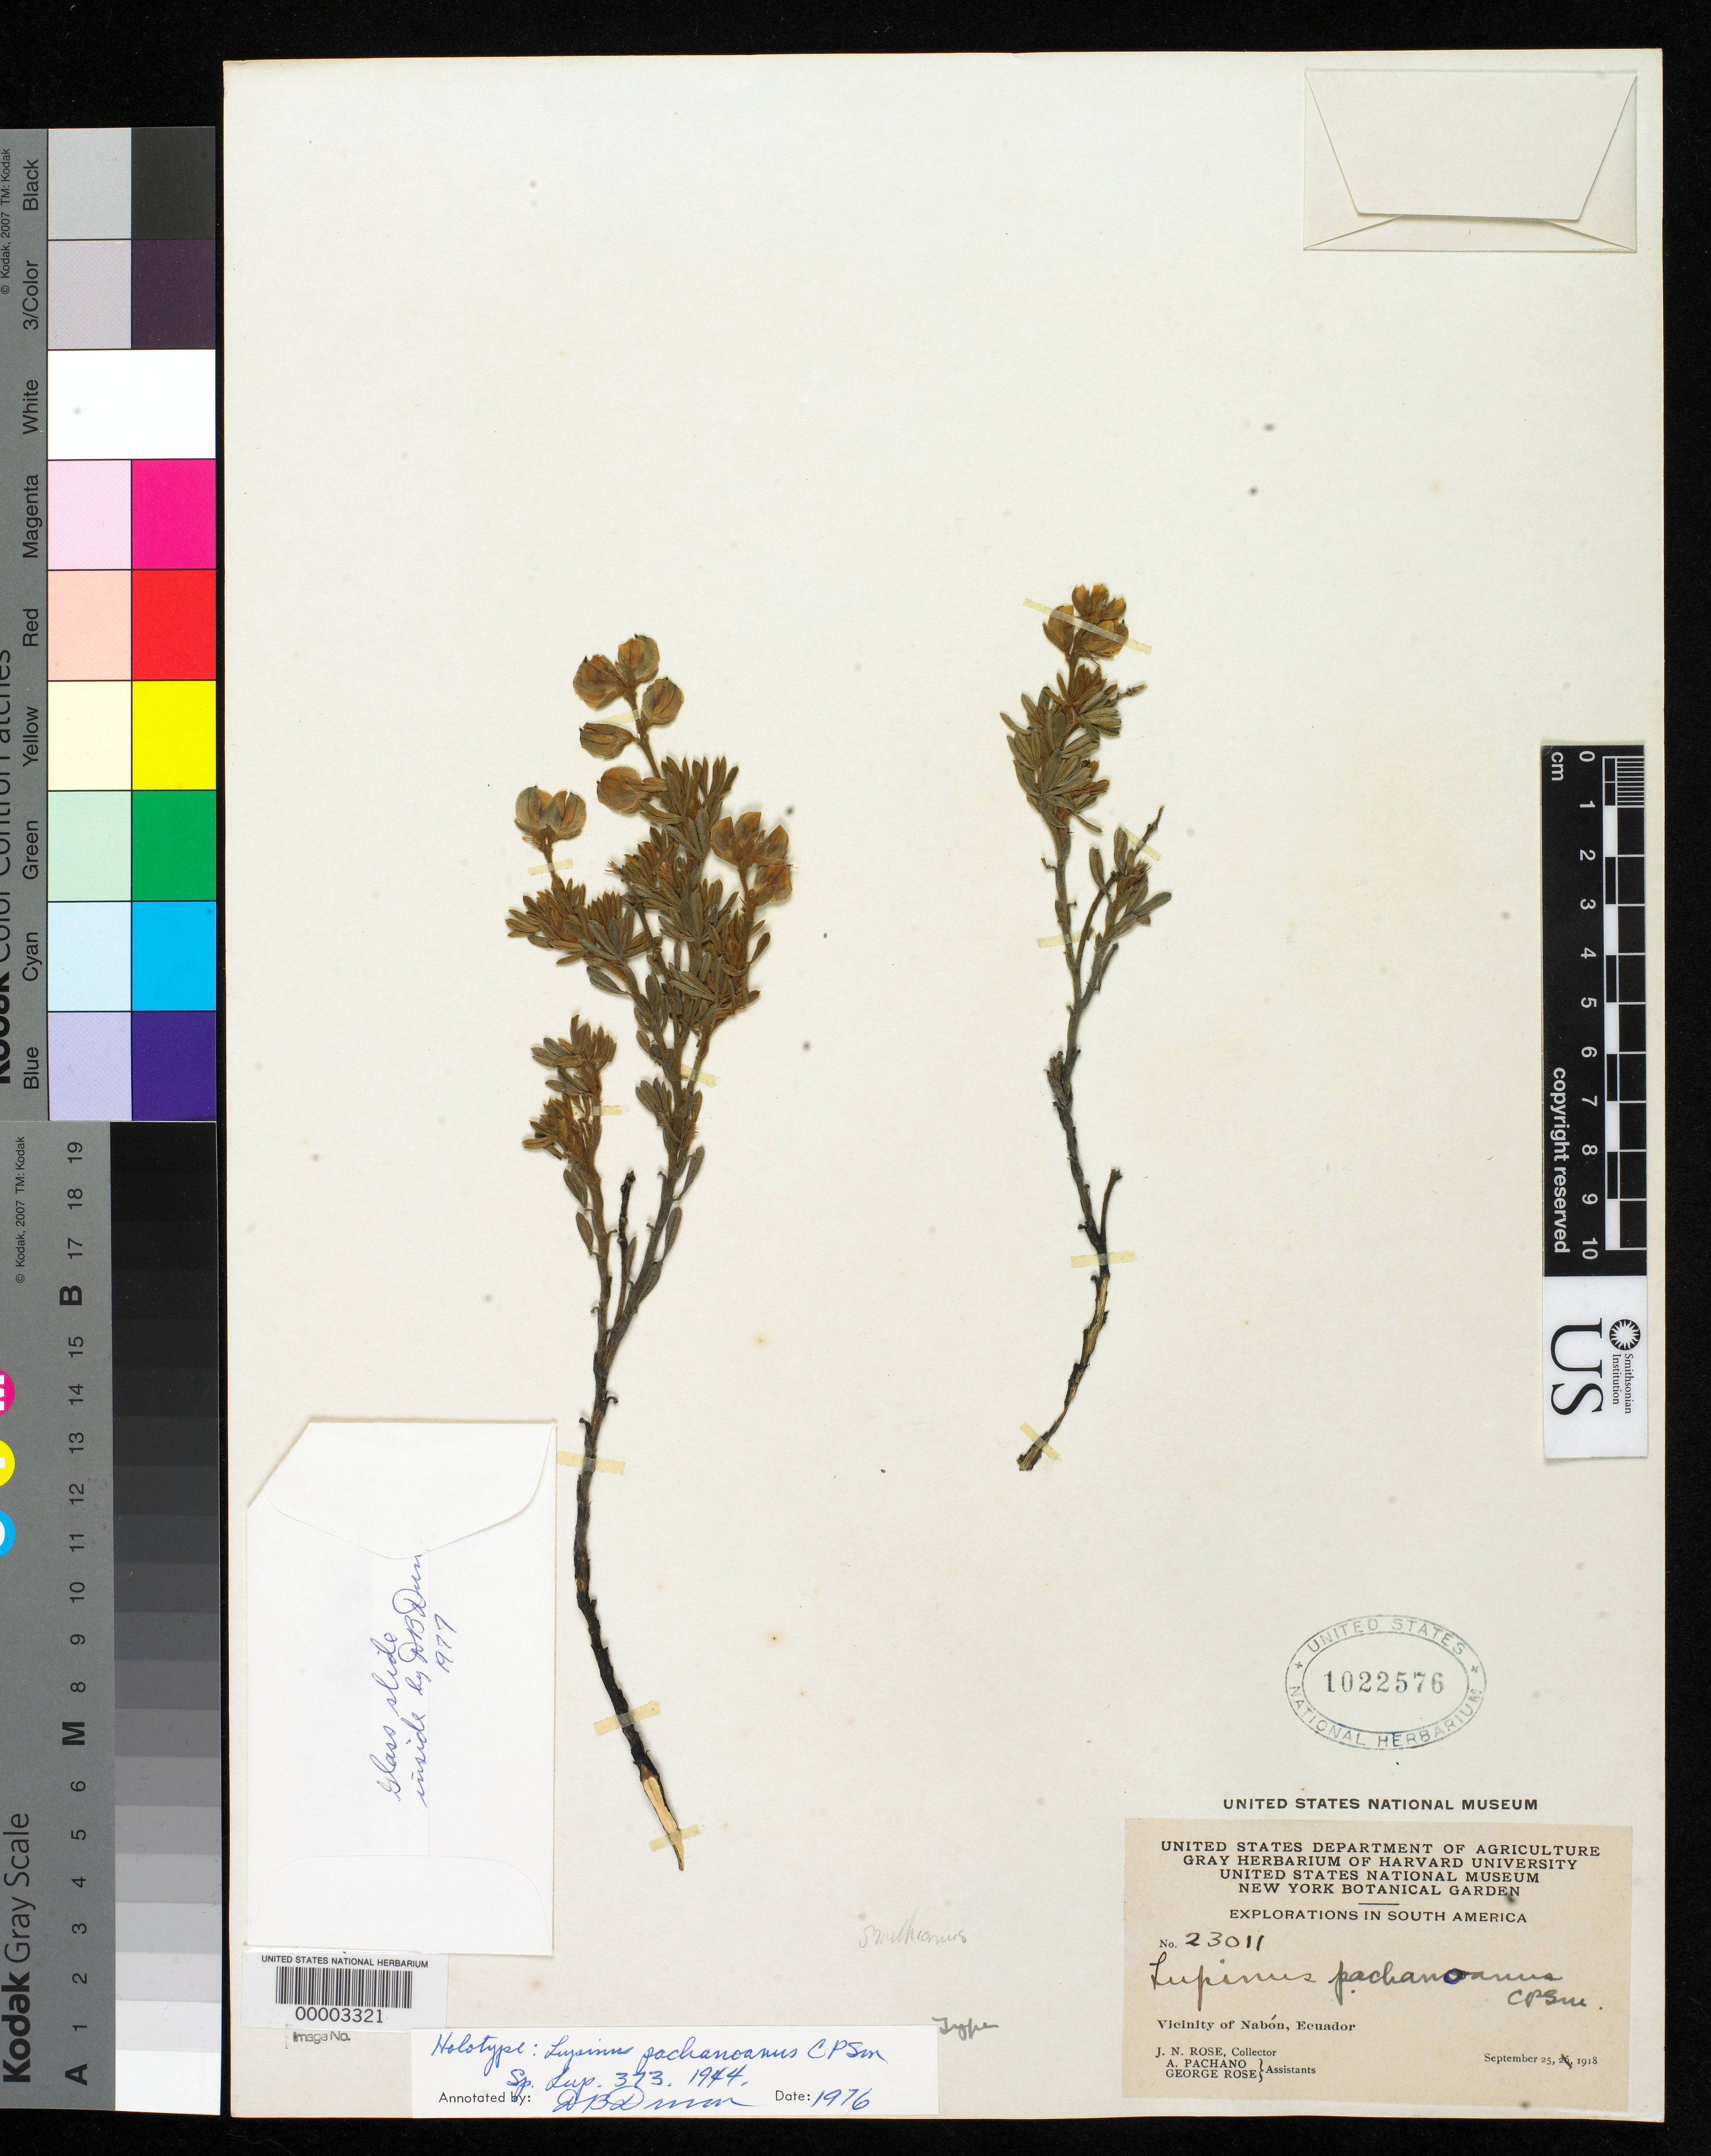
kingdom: Plantae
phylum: Tracheophyta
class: Magnoliopsida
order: Fabales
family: Fabaceae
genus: Lupinus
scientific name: Lupinus pachanoanus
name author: C.P. Sm.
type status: Holotype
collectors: J. N. Rose, A. Pachano & G. Rose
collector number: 23011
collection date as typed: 25 Sep 1918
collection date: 1918-09-25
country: Ecuador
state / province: Azuay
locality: Vicinity of Nabon.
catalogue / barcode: US 1022576